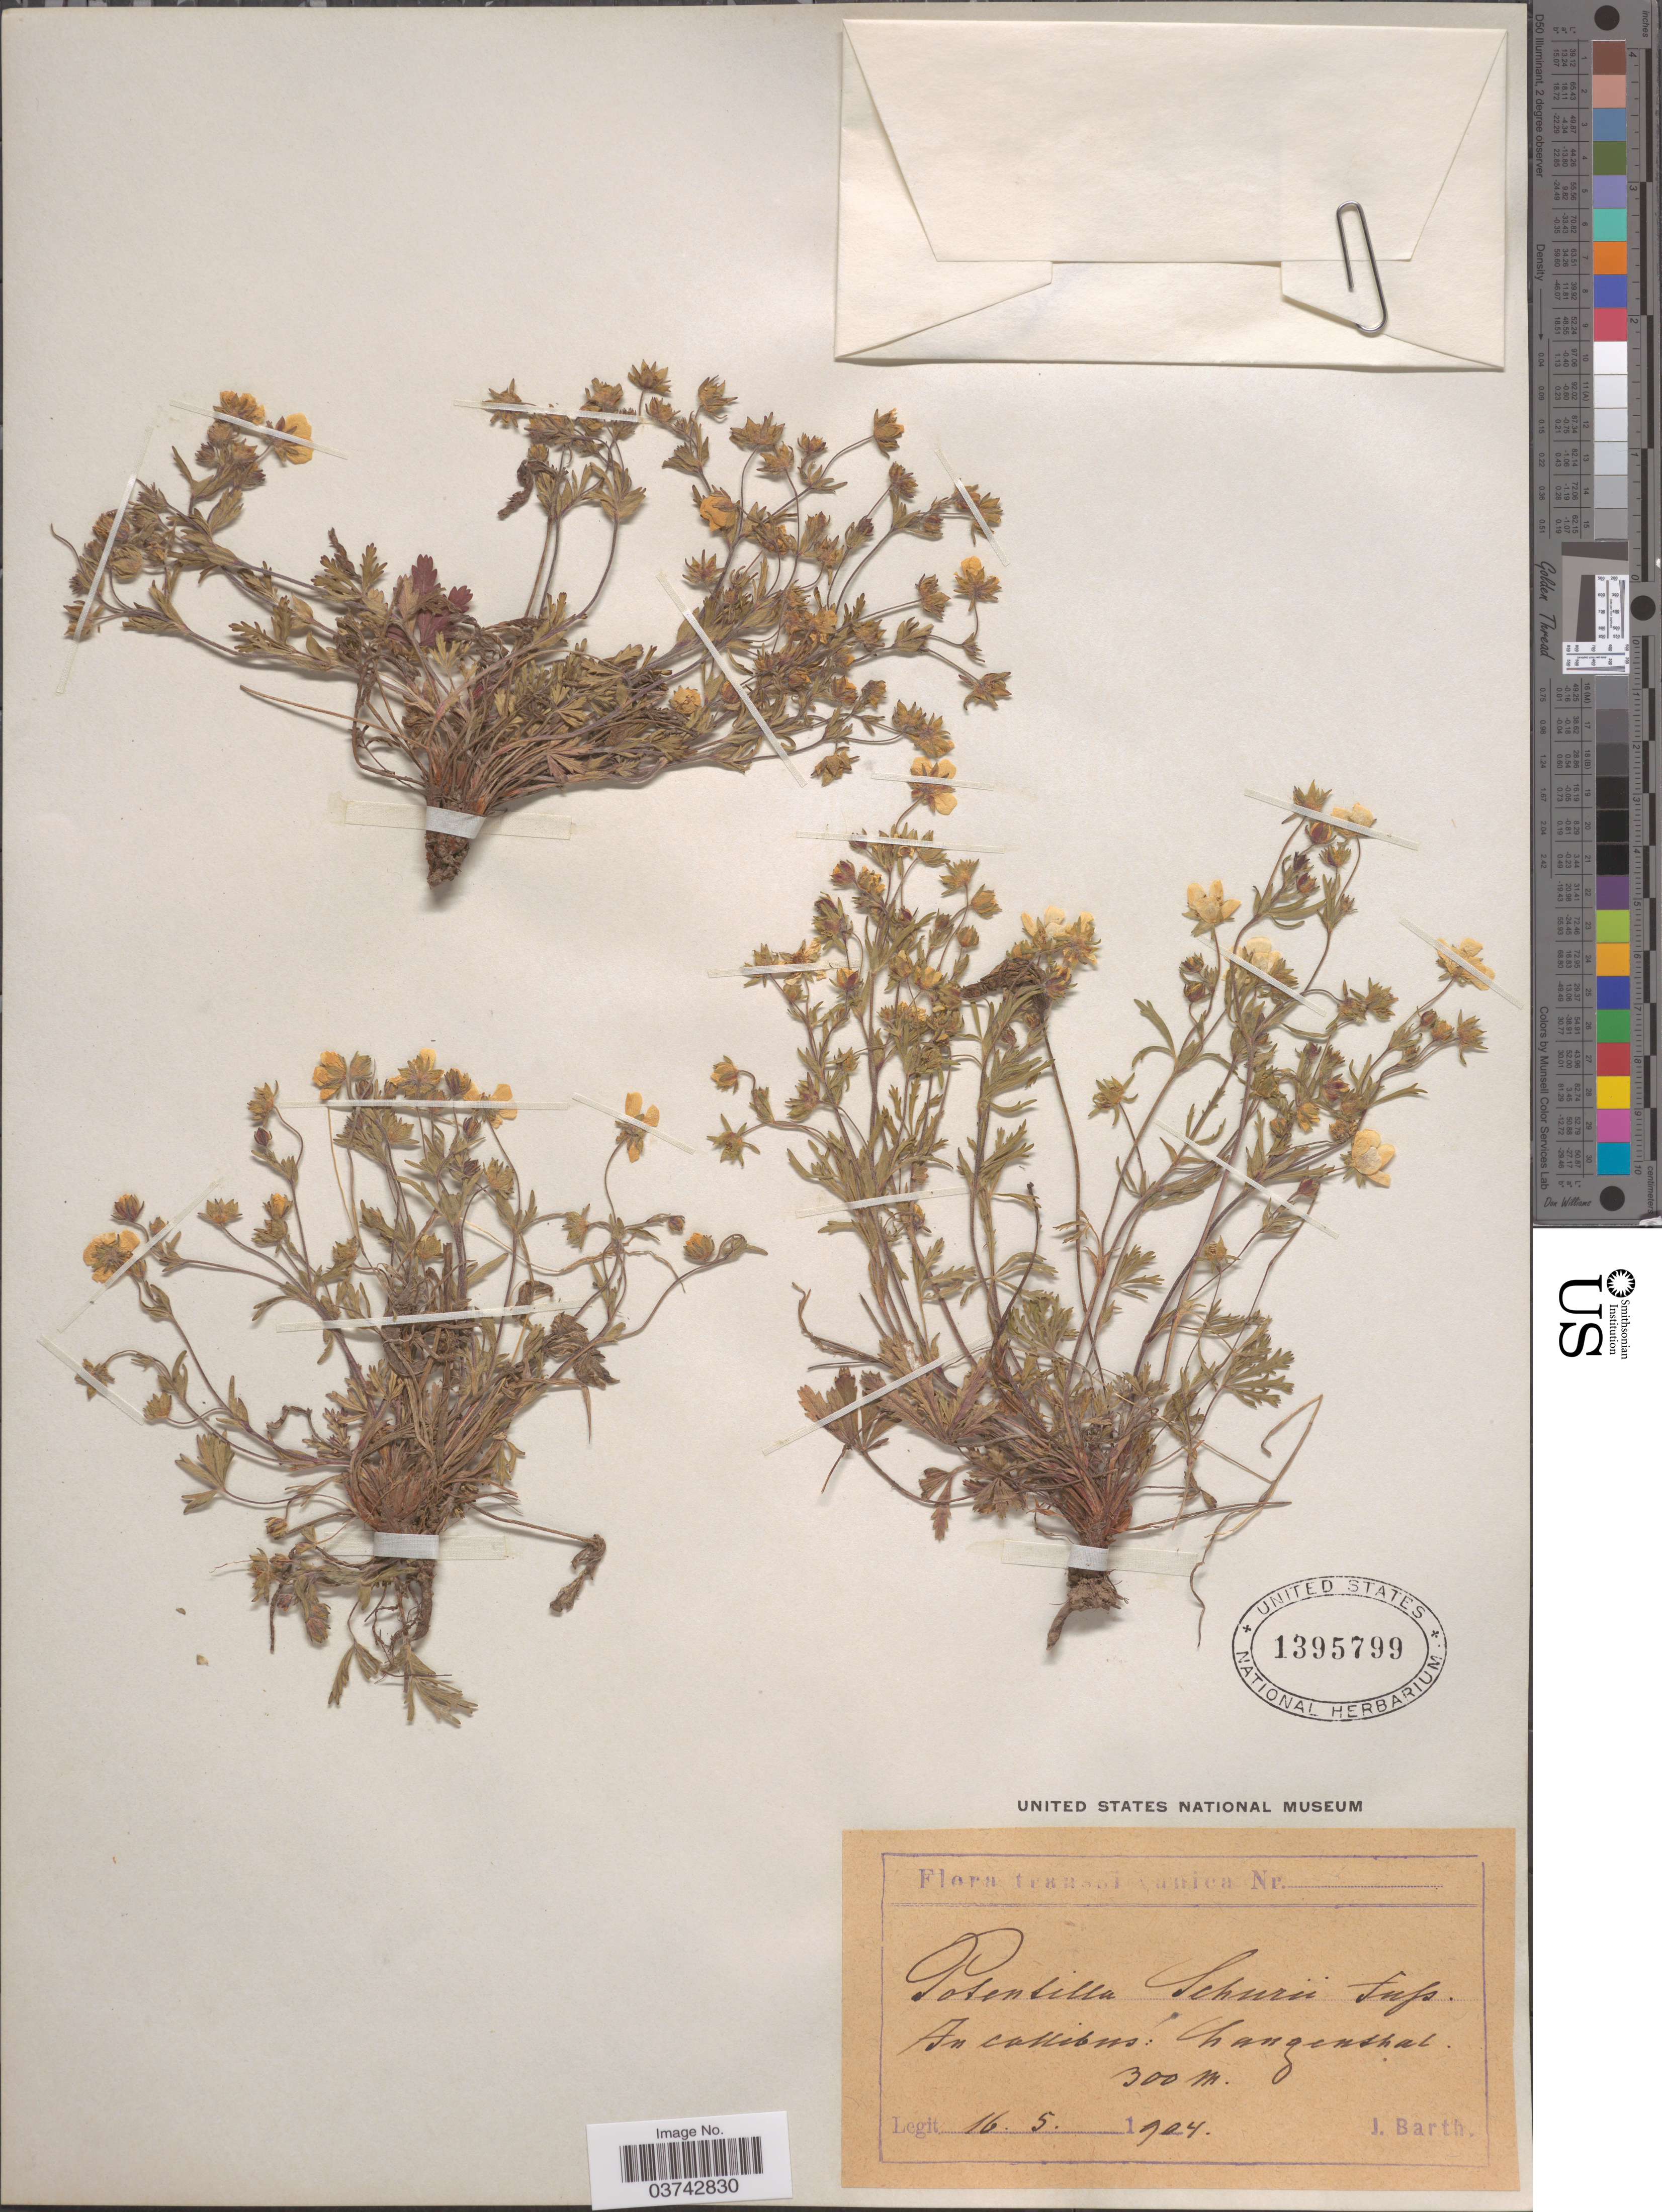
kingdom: Plantae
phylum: Tracheophyta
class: Magnoliopsida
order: Rosales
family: Rosaceae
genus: Potentilla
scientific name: Potentilla schurii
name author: Fuss ex Zimmeter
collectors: J. Barth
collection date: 1904-05-16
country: Romania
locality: Transsilvanica. An collibus: Langenthal.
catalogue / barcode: US 1395799